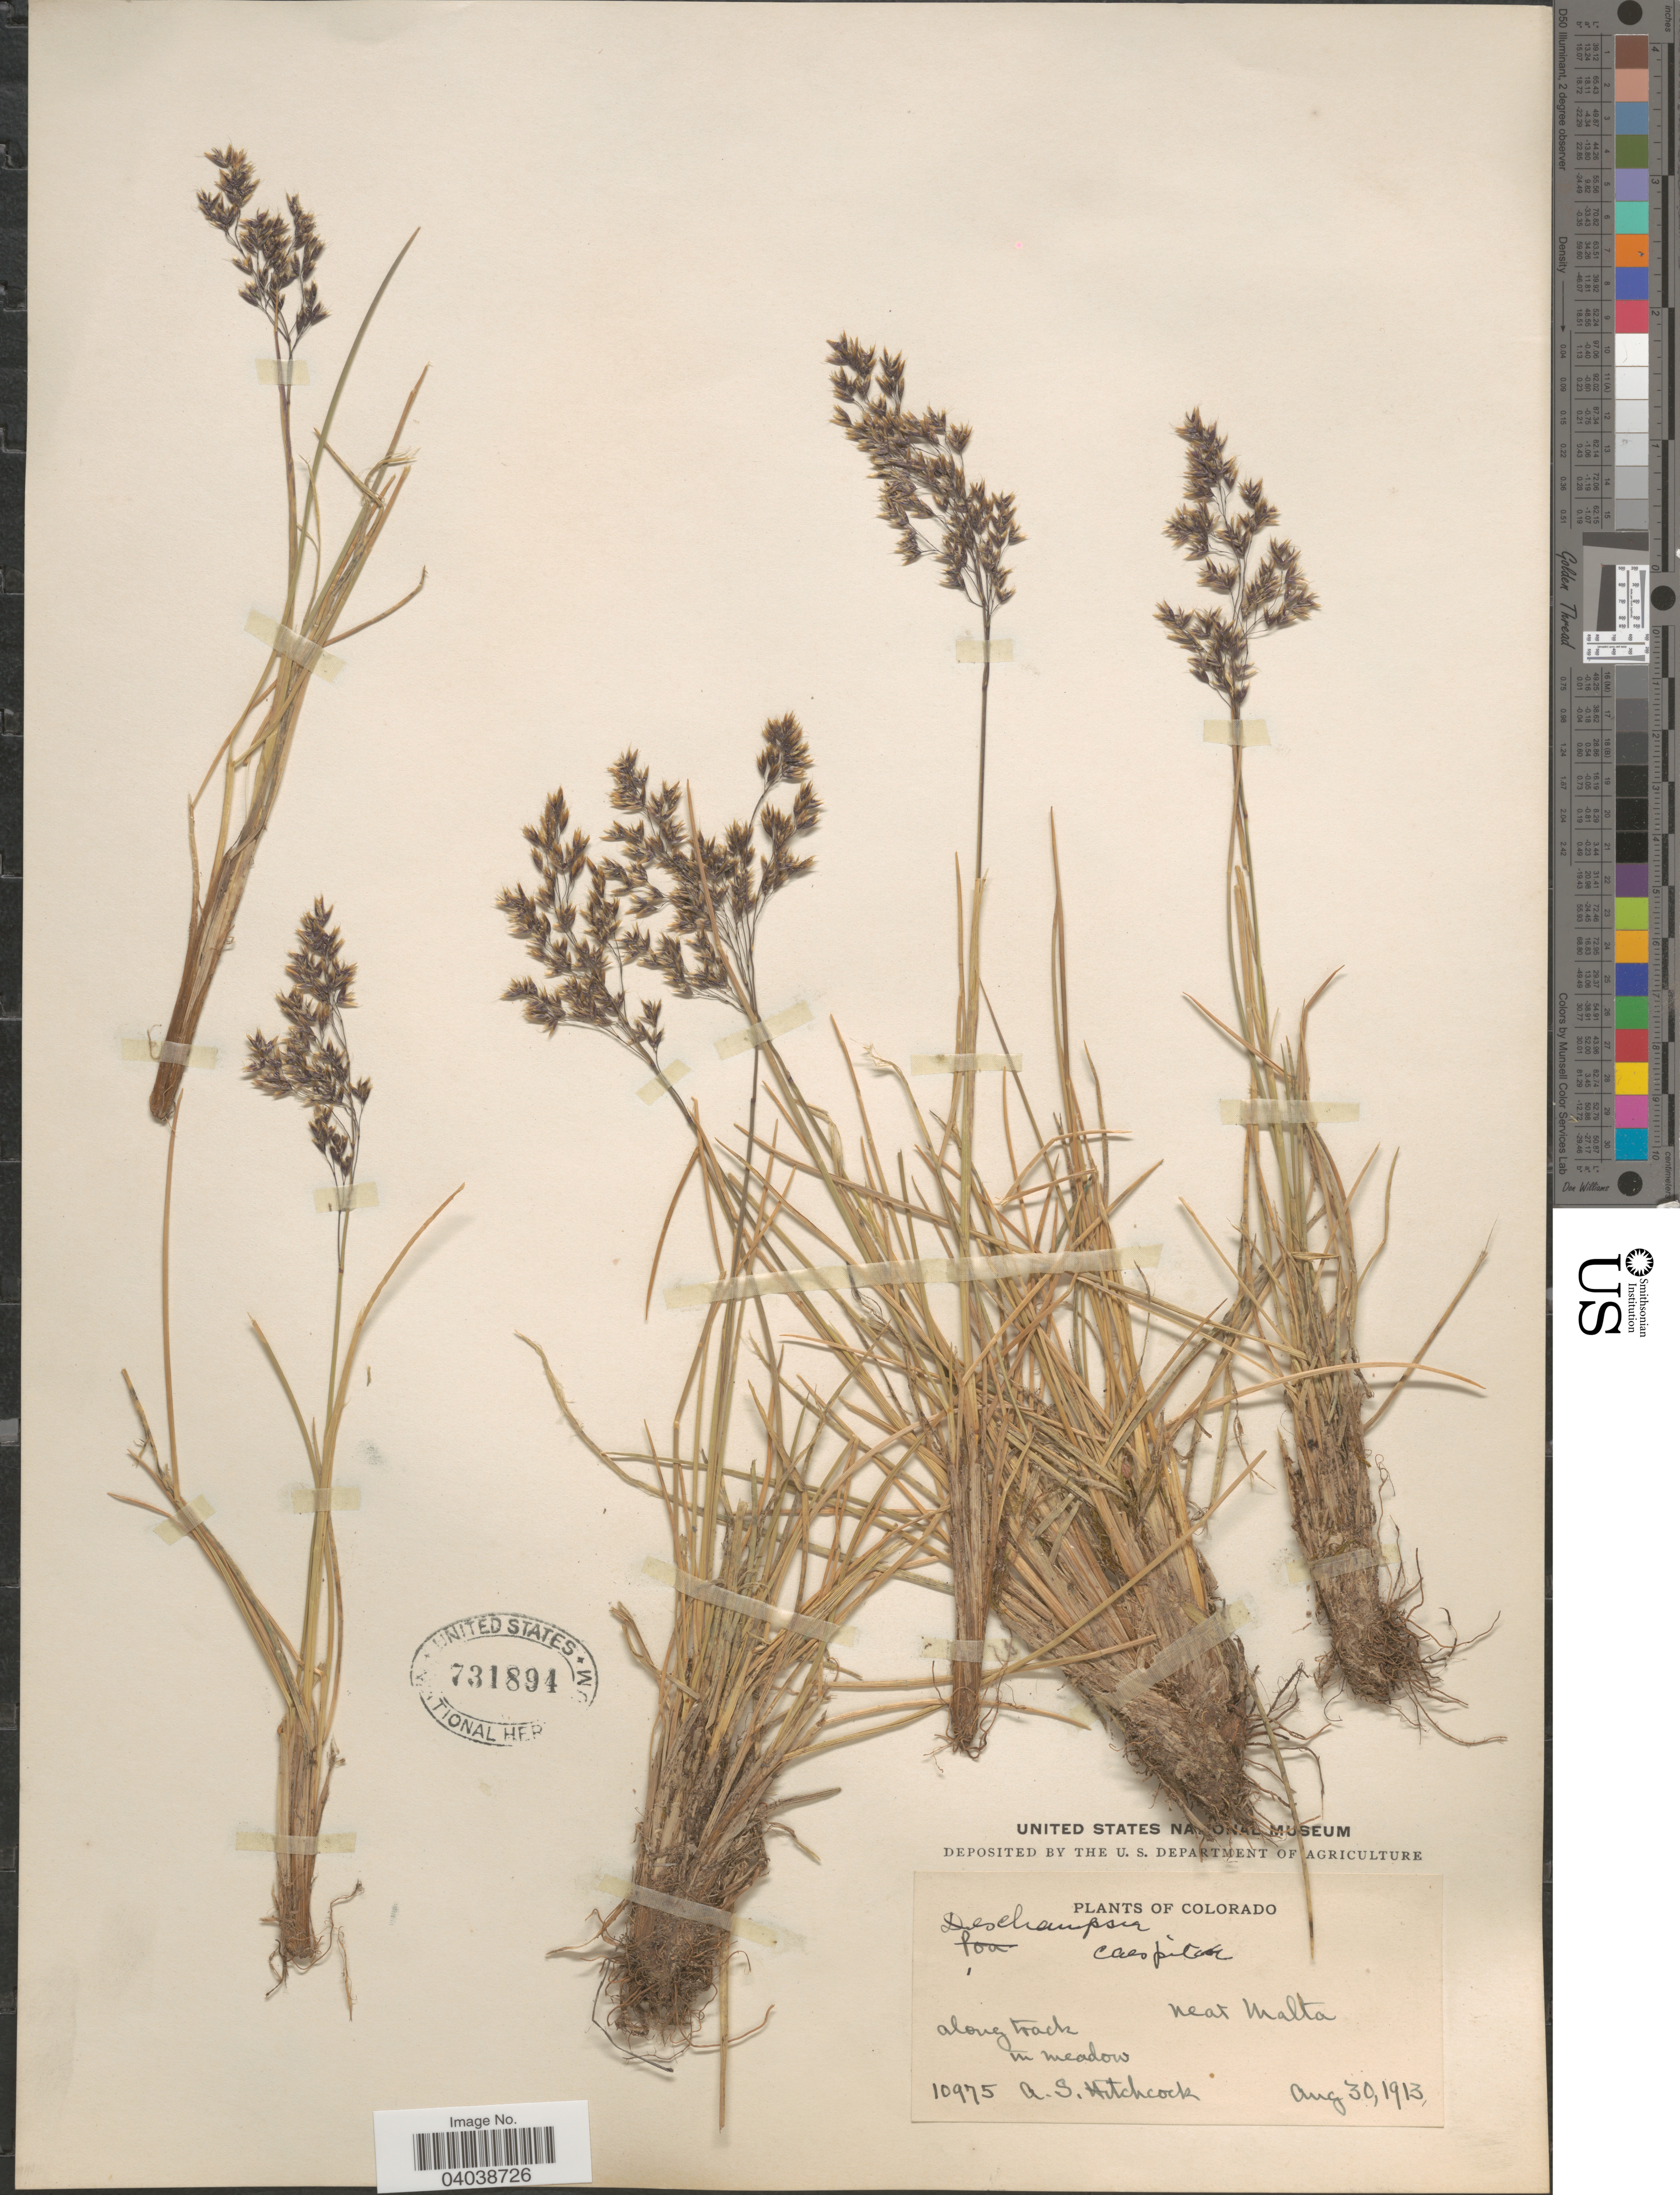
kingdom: Plantae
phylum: Tracheophyta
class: Liliopsida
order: Poales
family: Poaceae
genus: Deschampsia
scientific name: Deschampsia cespitosa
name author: (L.) P. Beauv.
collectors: A. S. Hitchcock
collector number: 10975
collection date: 1913-08-30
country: United States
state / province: Colorado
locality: Near Malta.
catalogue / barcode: US 731894